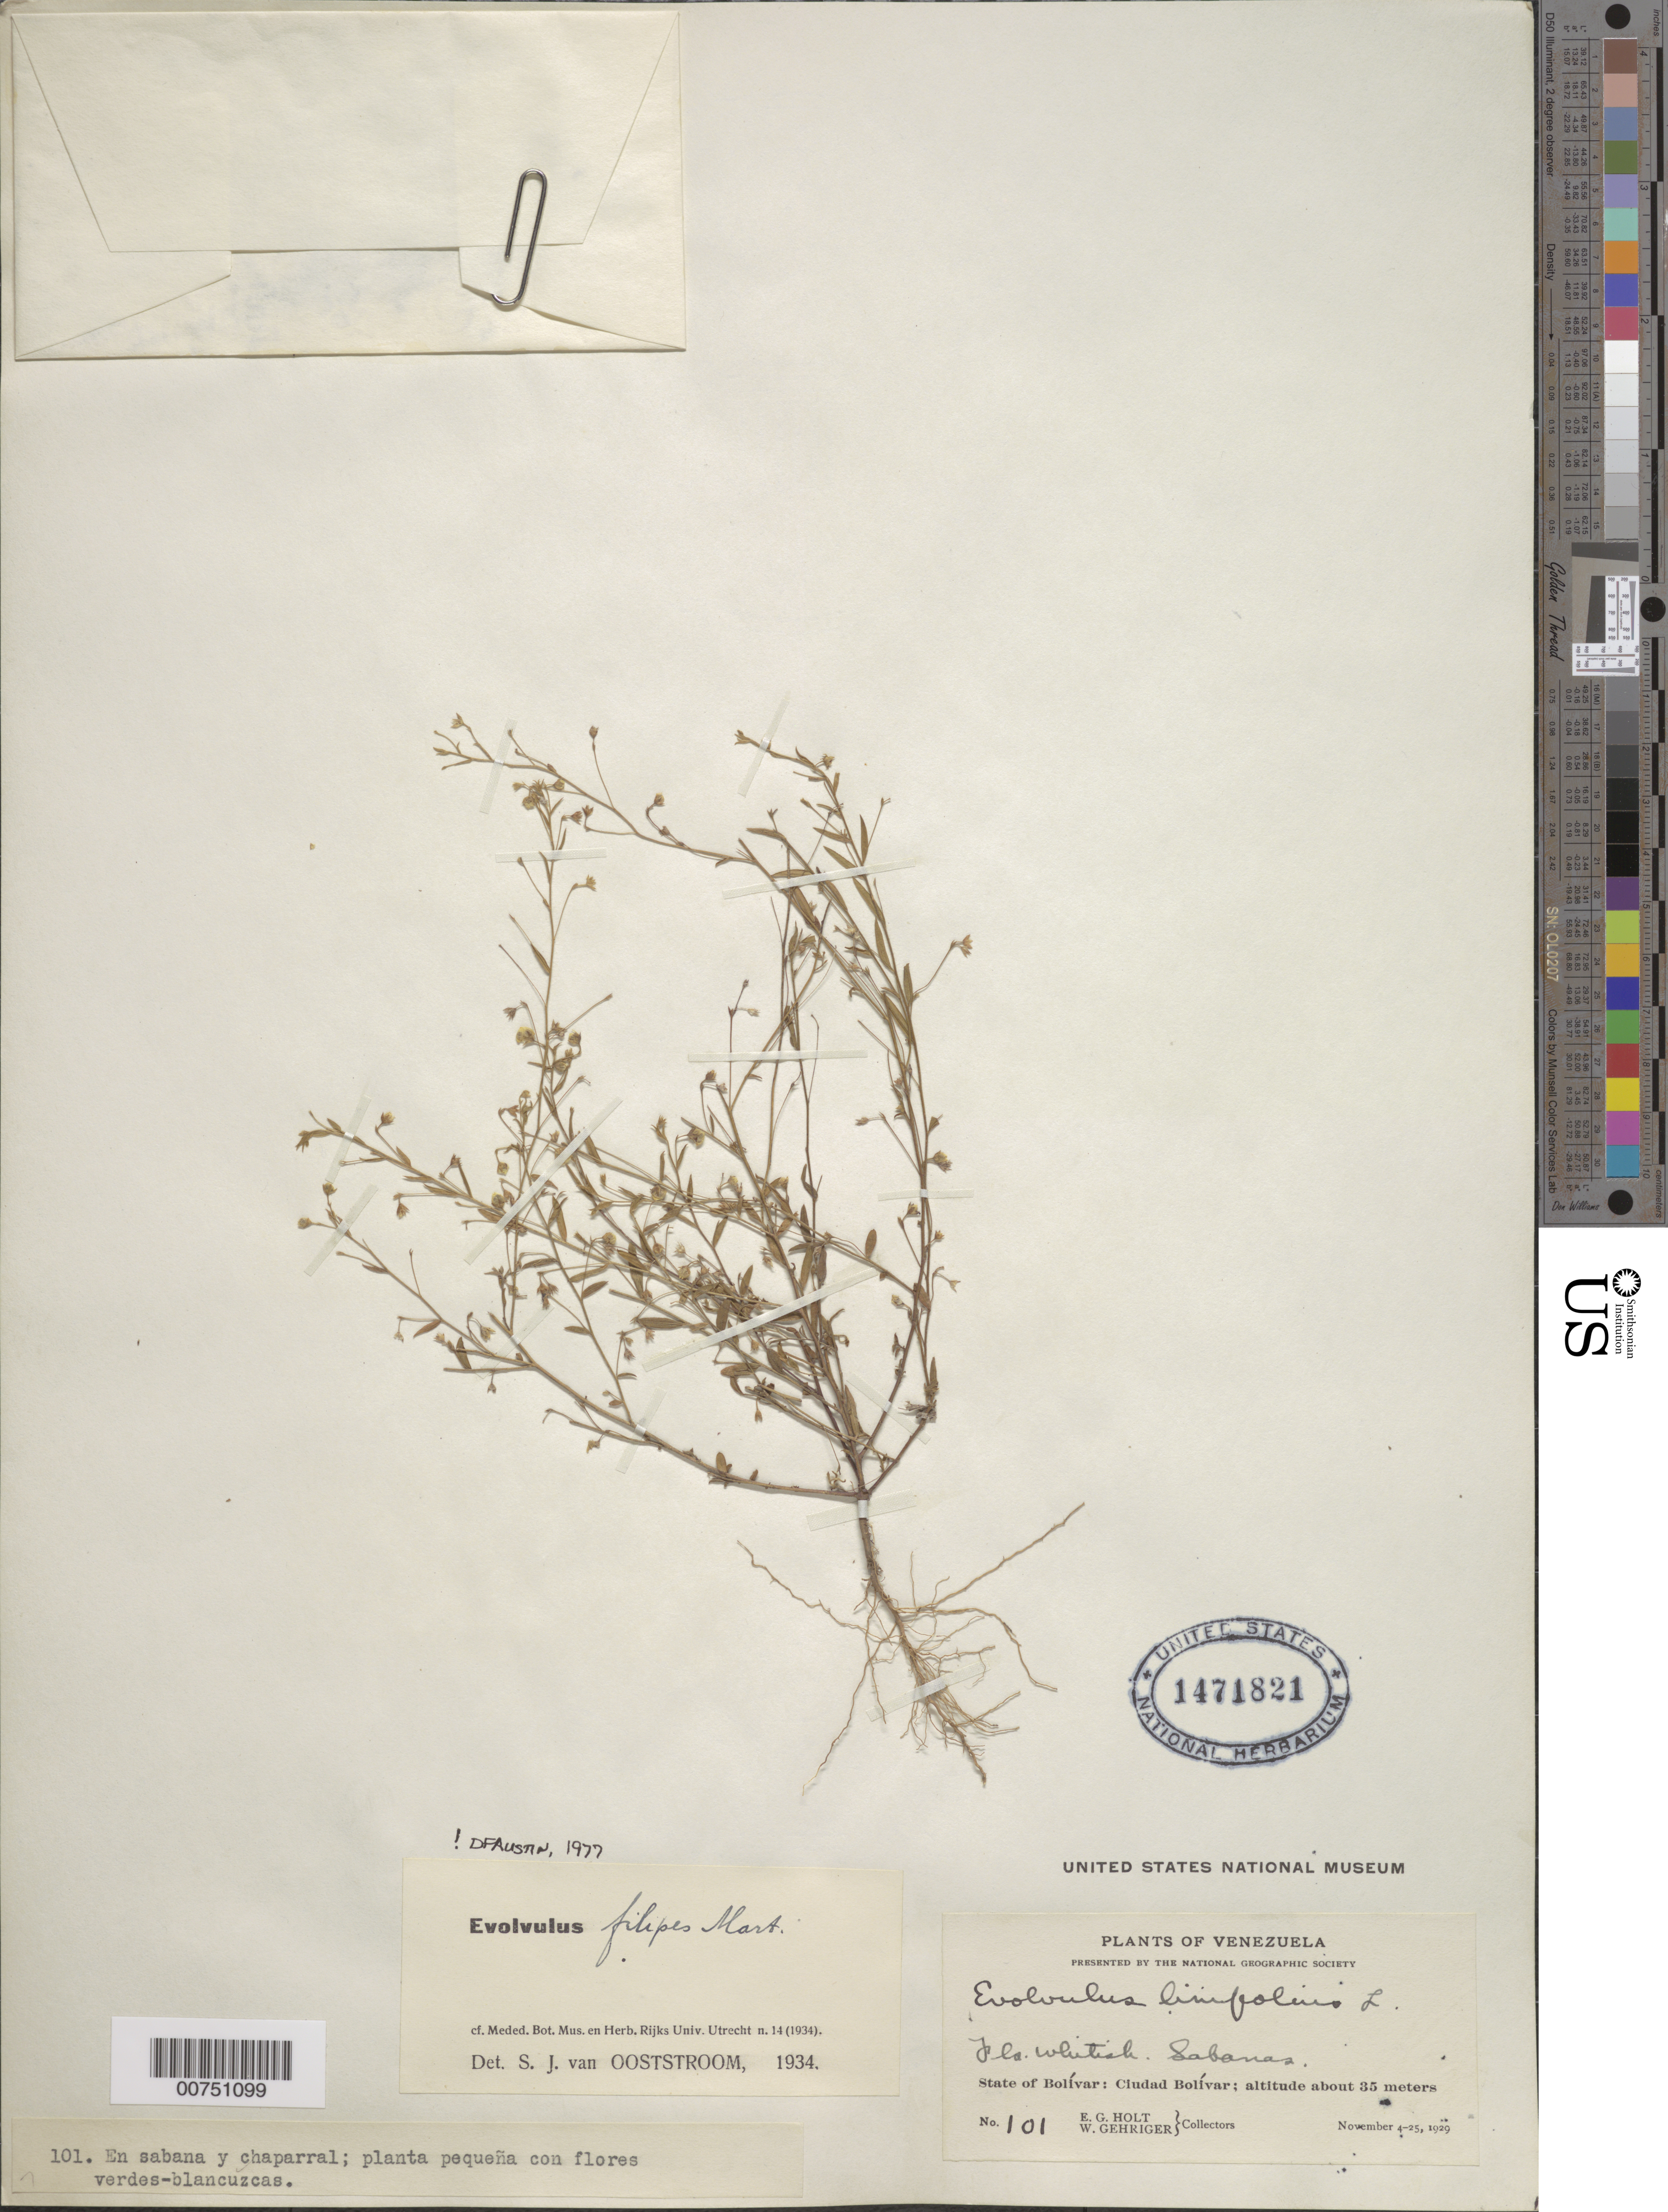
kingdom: Plantae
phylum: Tracheophyta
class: Magnoliopsida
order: Solanales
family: Convolvulaceae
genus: Evolvulus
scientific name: Evolvulus filipes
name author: Mart.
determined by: Austin, D. F.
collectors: E. Holt & W. Gehriger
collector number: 101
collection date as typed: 4-Nov-29 to 25-Nov-29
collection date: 1929-11-04/1929-11-25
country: Venezuela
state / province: Bolívar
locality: Ciudad Bolívar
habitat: Savanna and chaparral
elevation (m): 35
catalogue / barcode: US 1471821